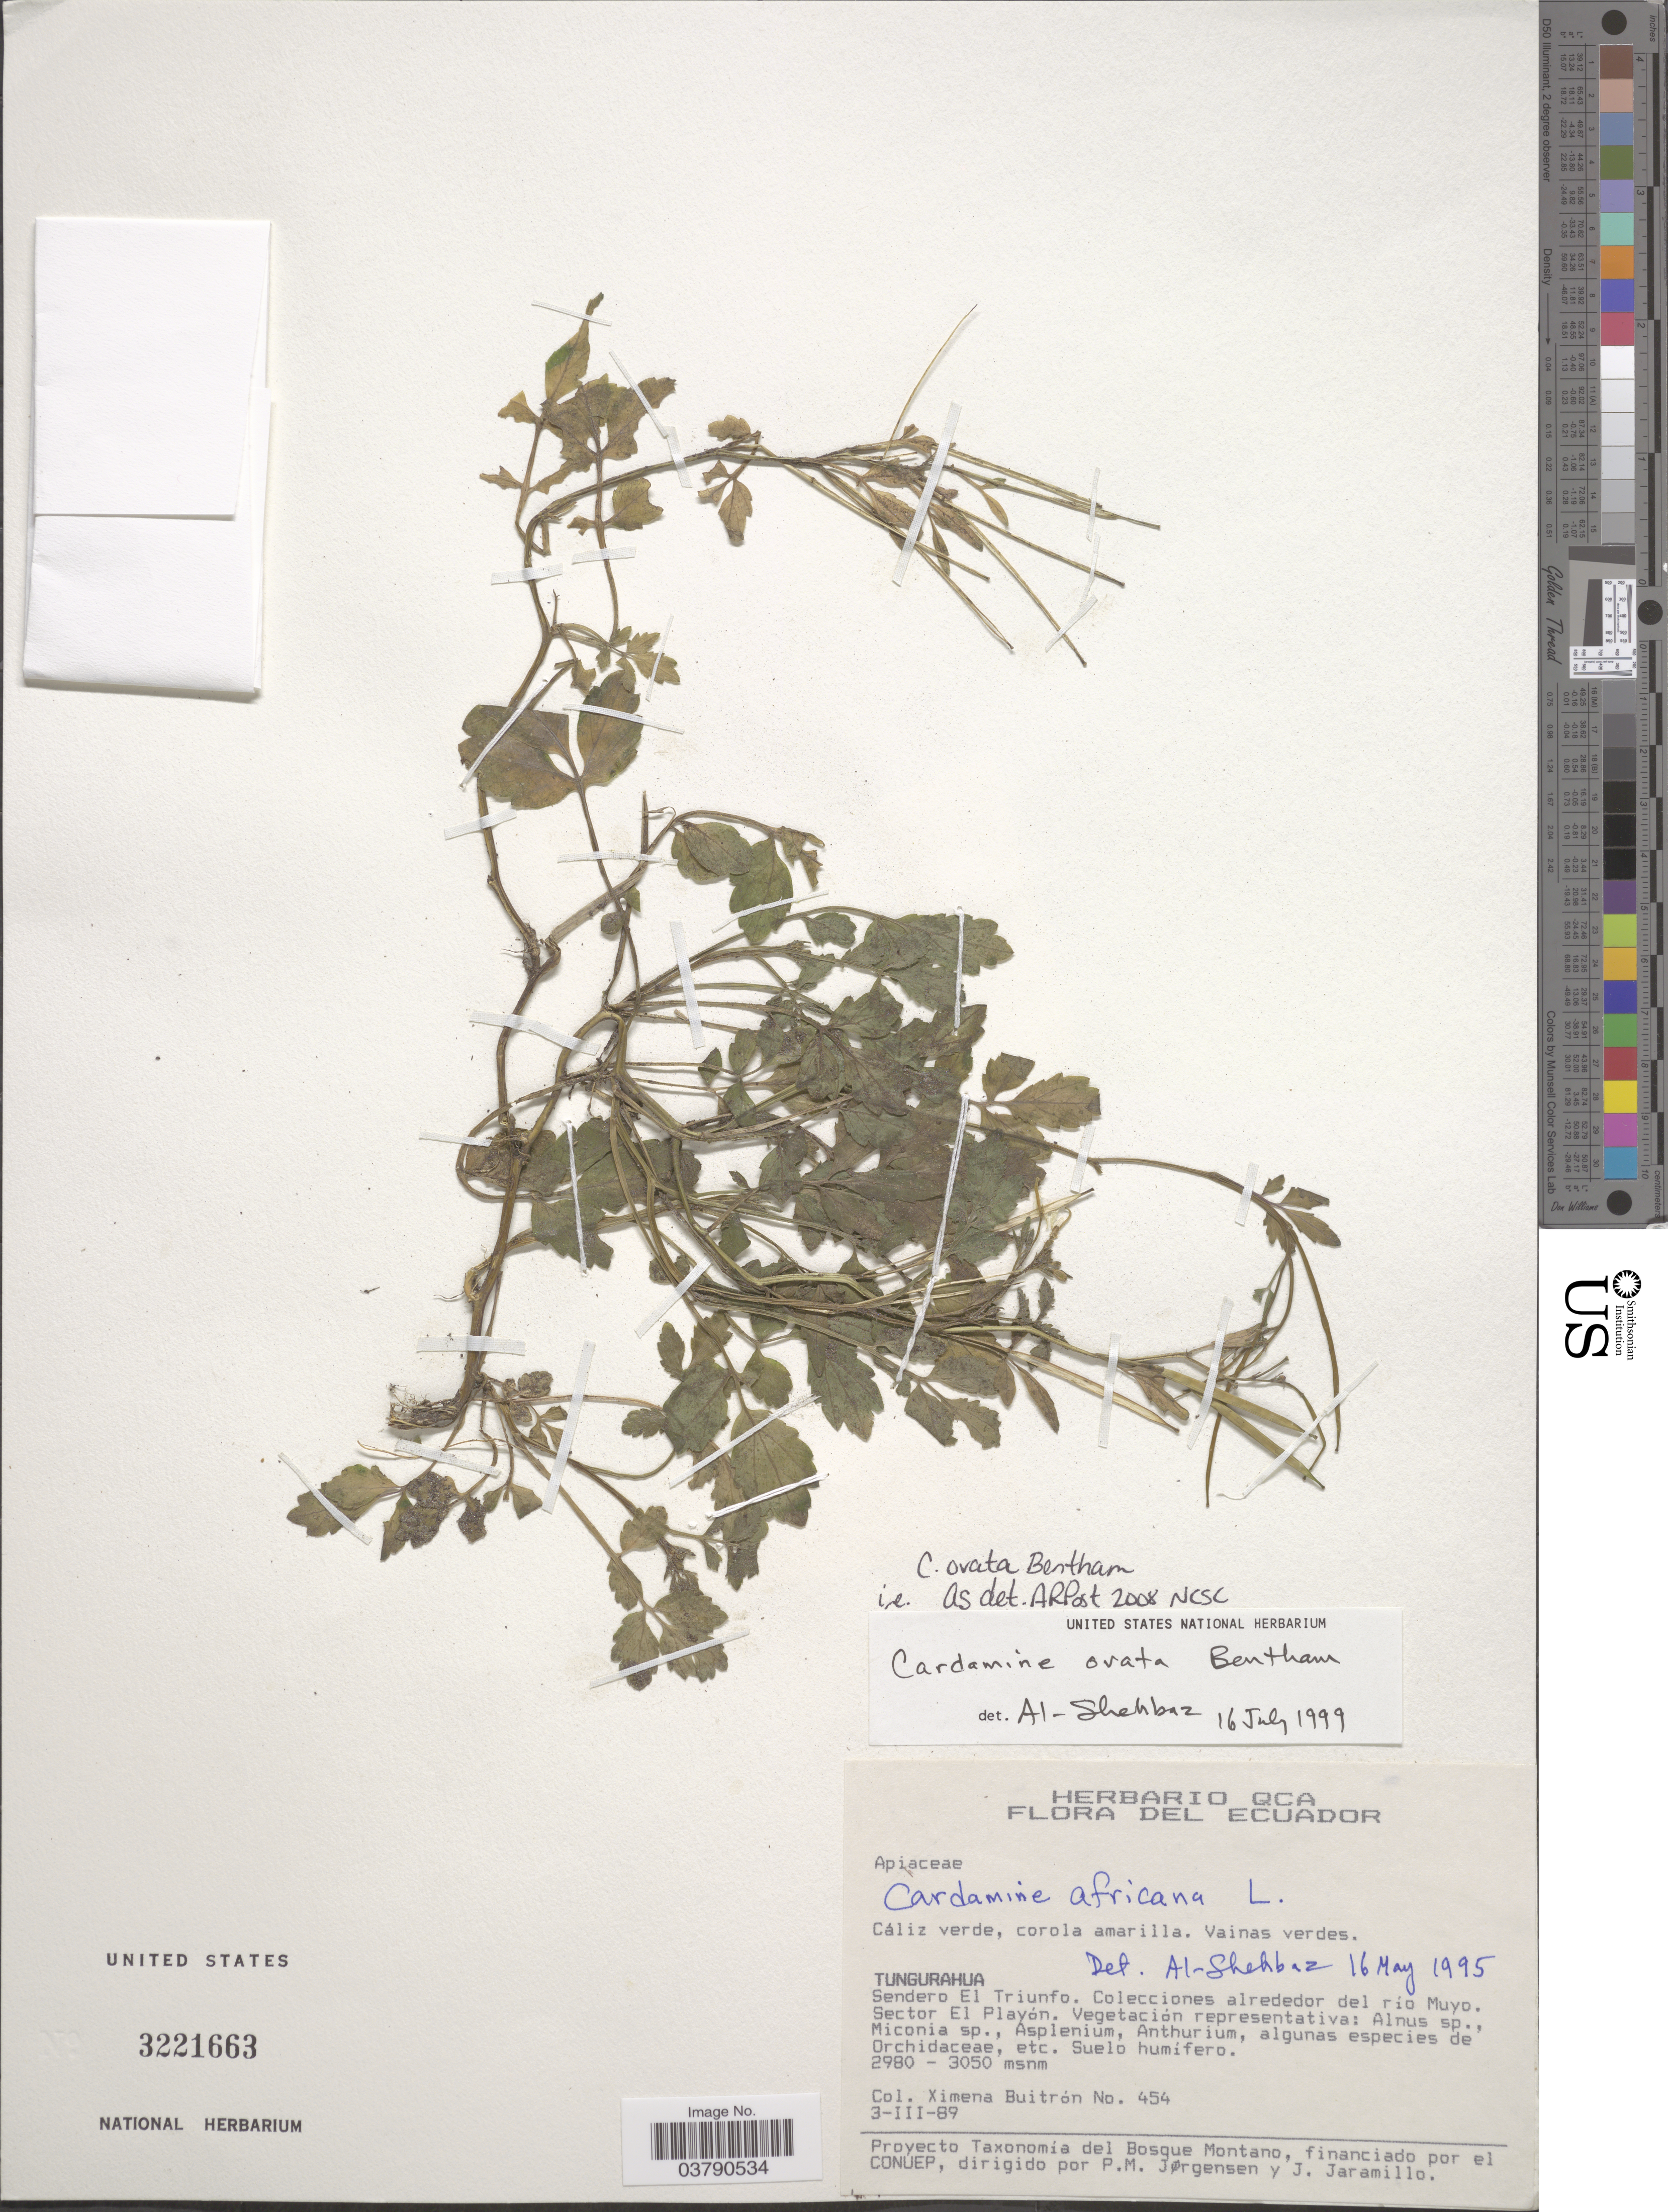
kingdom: Plantae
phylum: Tracheophyta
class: Magnoliopsida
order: Brassicales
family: Brassicaceae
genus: Cardamine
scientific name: Cardamine ovata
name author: Benth.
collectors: X. Buitrón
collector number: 454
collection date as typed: Transcribed d/m/y: 3/3/89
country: Ecuador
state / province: Tungurahua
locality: Sendero El Triunfo. Colecciones alrededor del río Muyo. Sector El Playón.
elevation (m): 2980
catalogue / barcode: US 3221663